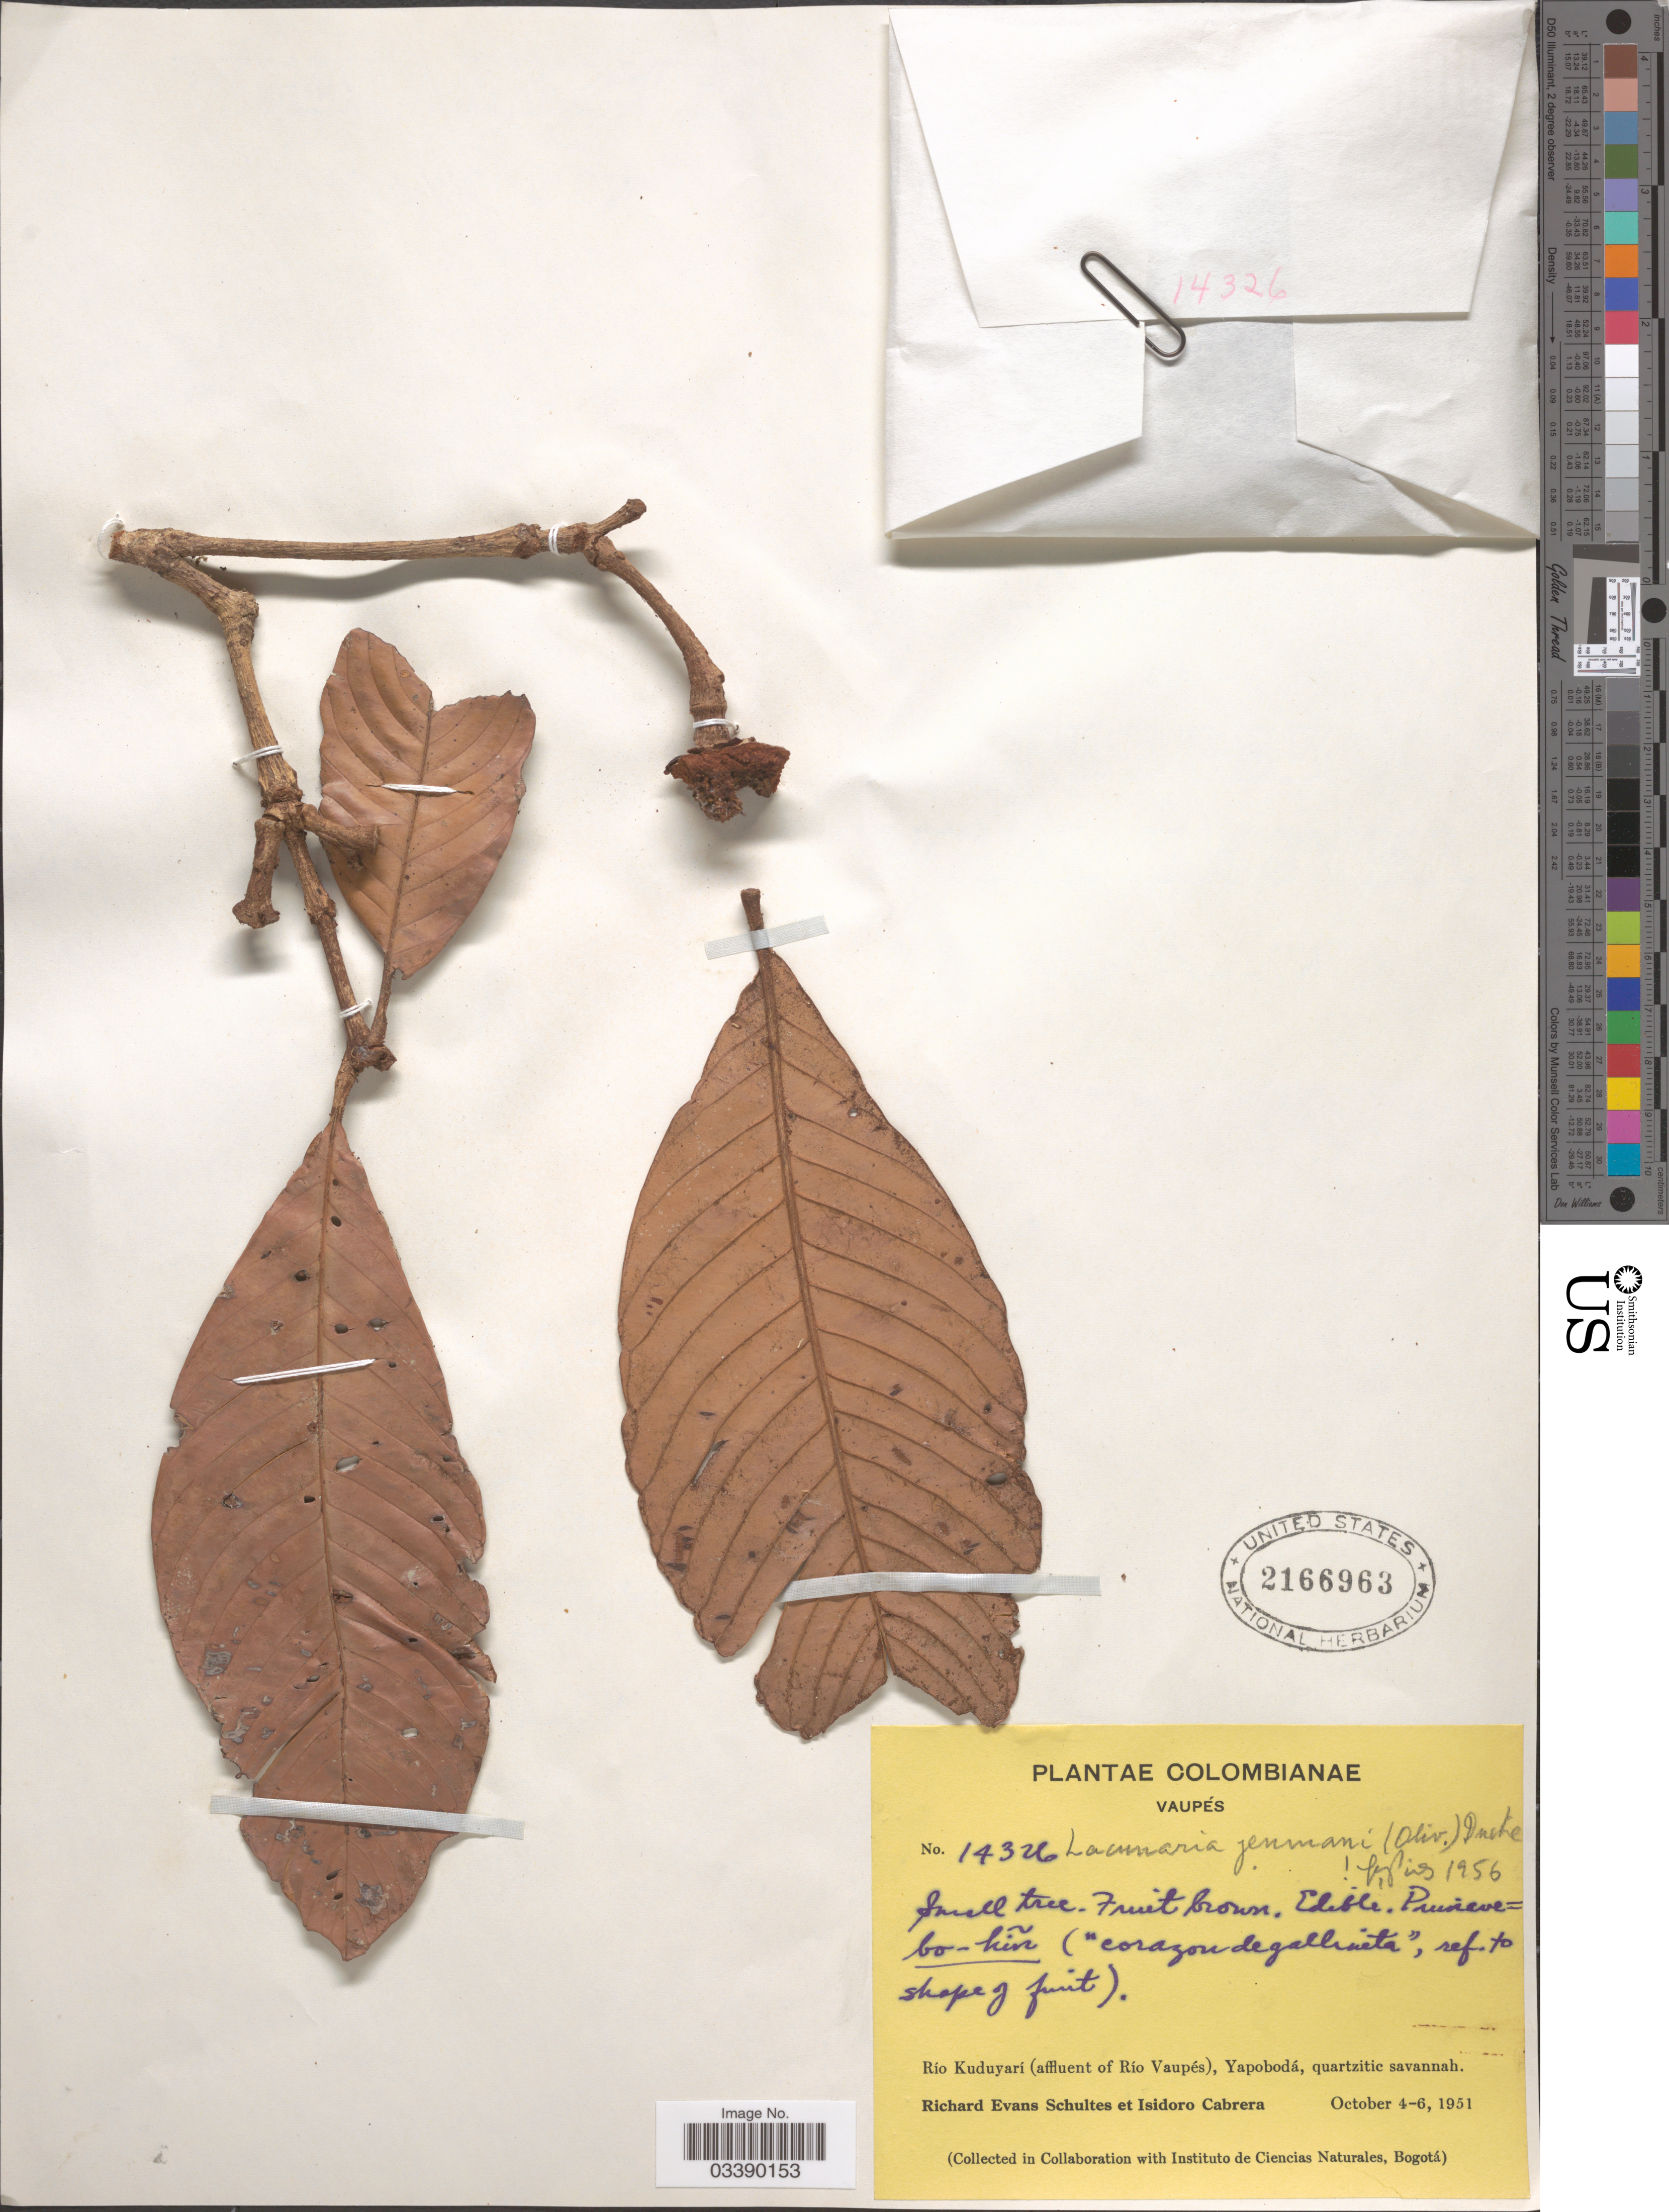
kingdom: Plantae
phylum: Tracheophyta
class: Magnoliopsida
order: Malpighiales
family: Quiinaceae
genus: Lacunaria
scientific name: Lacunaria jenmanii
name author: (Oliv.) Ducke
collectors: R. E. Schultes & I. Cabrera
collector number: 14326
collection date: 1951-10-04/1951-10-06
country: Colombia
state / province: Vaupés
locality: Río Kuduyarí (affluent of Río Vaupés), Yapobodá, quartzitic savannah.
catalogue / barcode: US 2166963